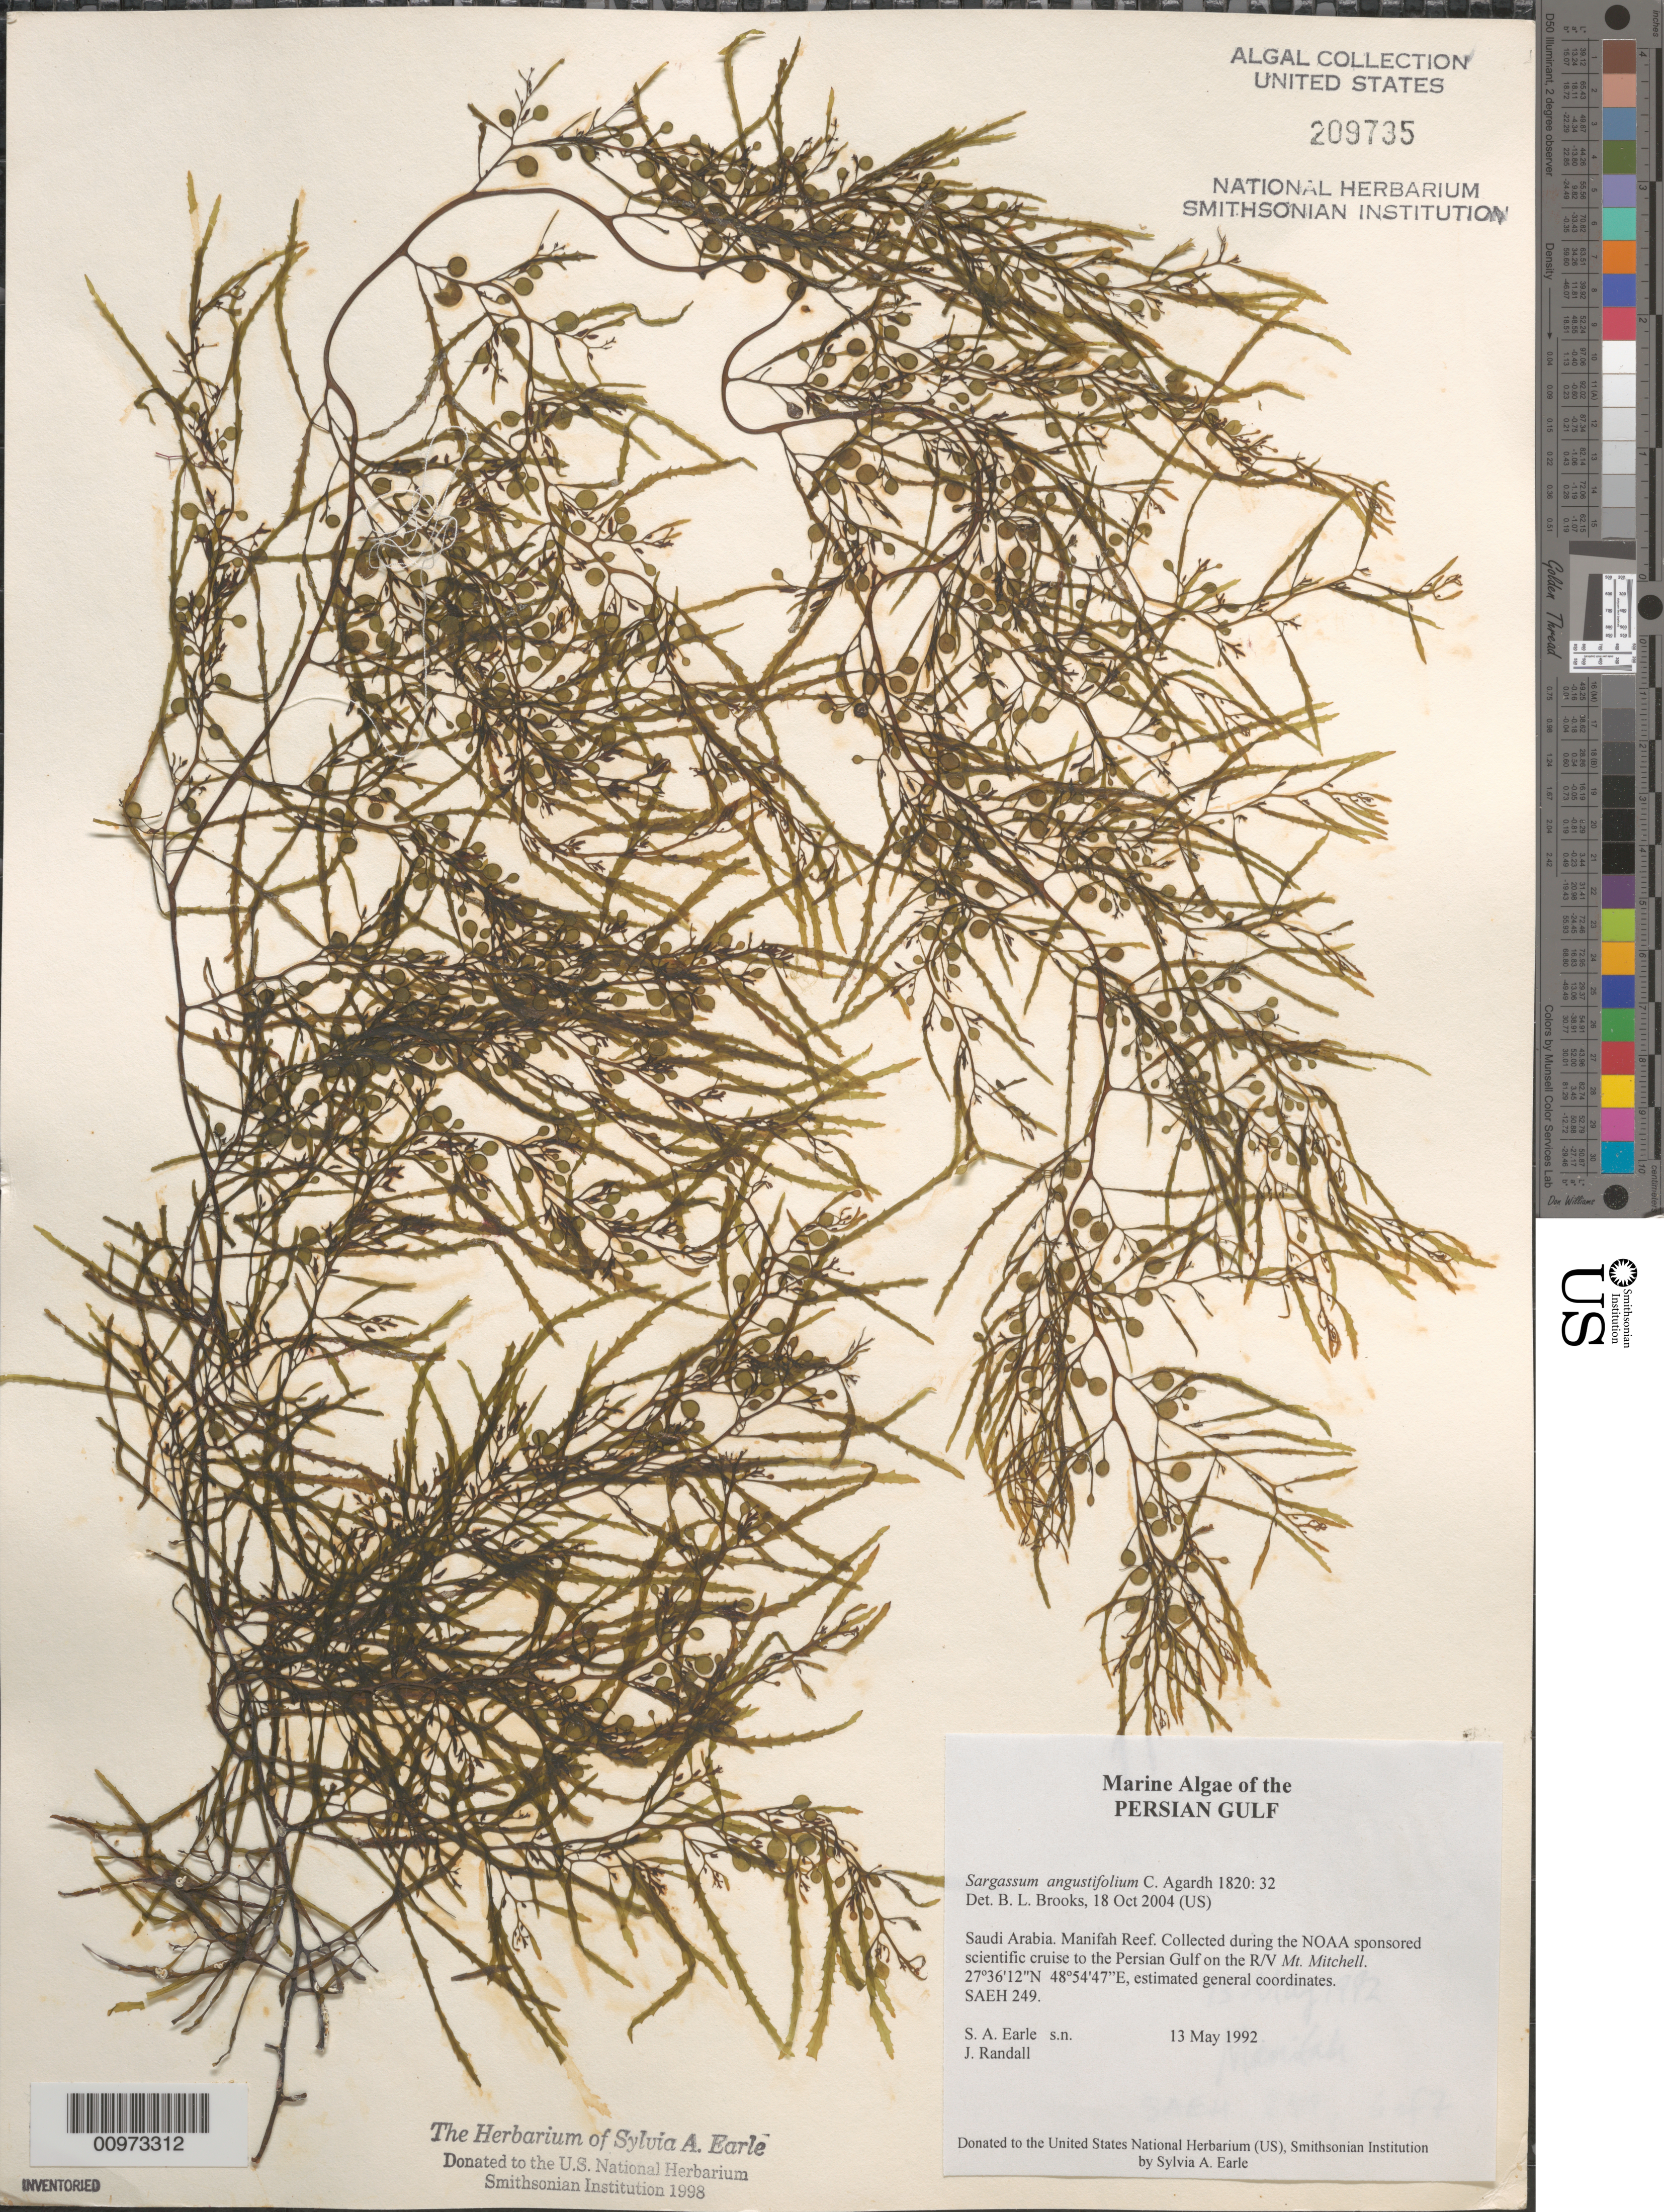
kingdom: Chromista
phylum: Ochrophyta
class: Phaeophyceae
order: Fucales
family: Sargassaceae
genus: Sargassum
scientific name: Sargassum angustifolium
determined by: Brooks, B. L., (BOT), Smithsonian Institution - National Museum of Natural History (UNITED STATES)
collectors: S. A. Earle & J. Randall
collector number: SAEH 249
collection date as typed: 13 May 1992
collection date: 1992-05-13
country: Saudi Arabia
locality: Manifah Reef, Persian Gulf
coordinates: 27 36'12"N, 48 54'47"E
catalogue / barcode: US 209735